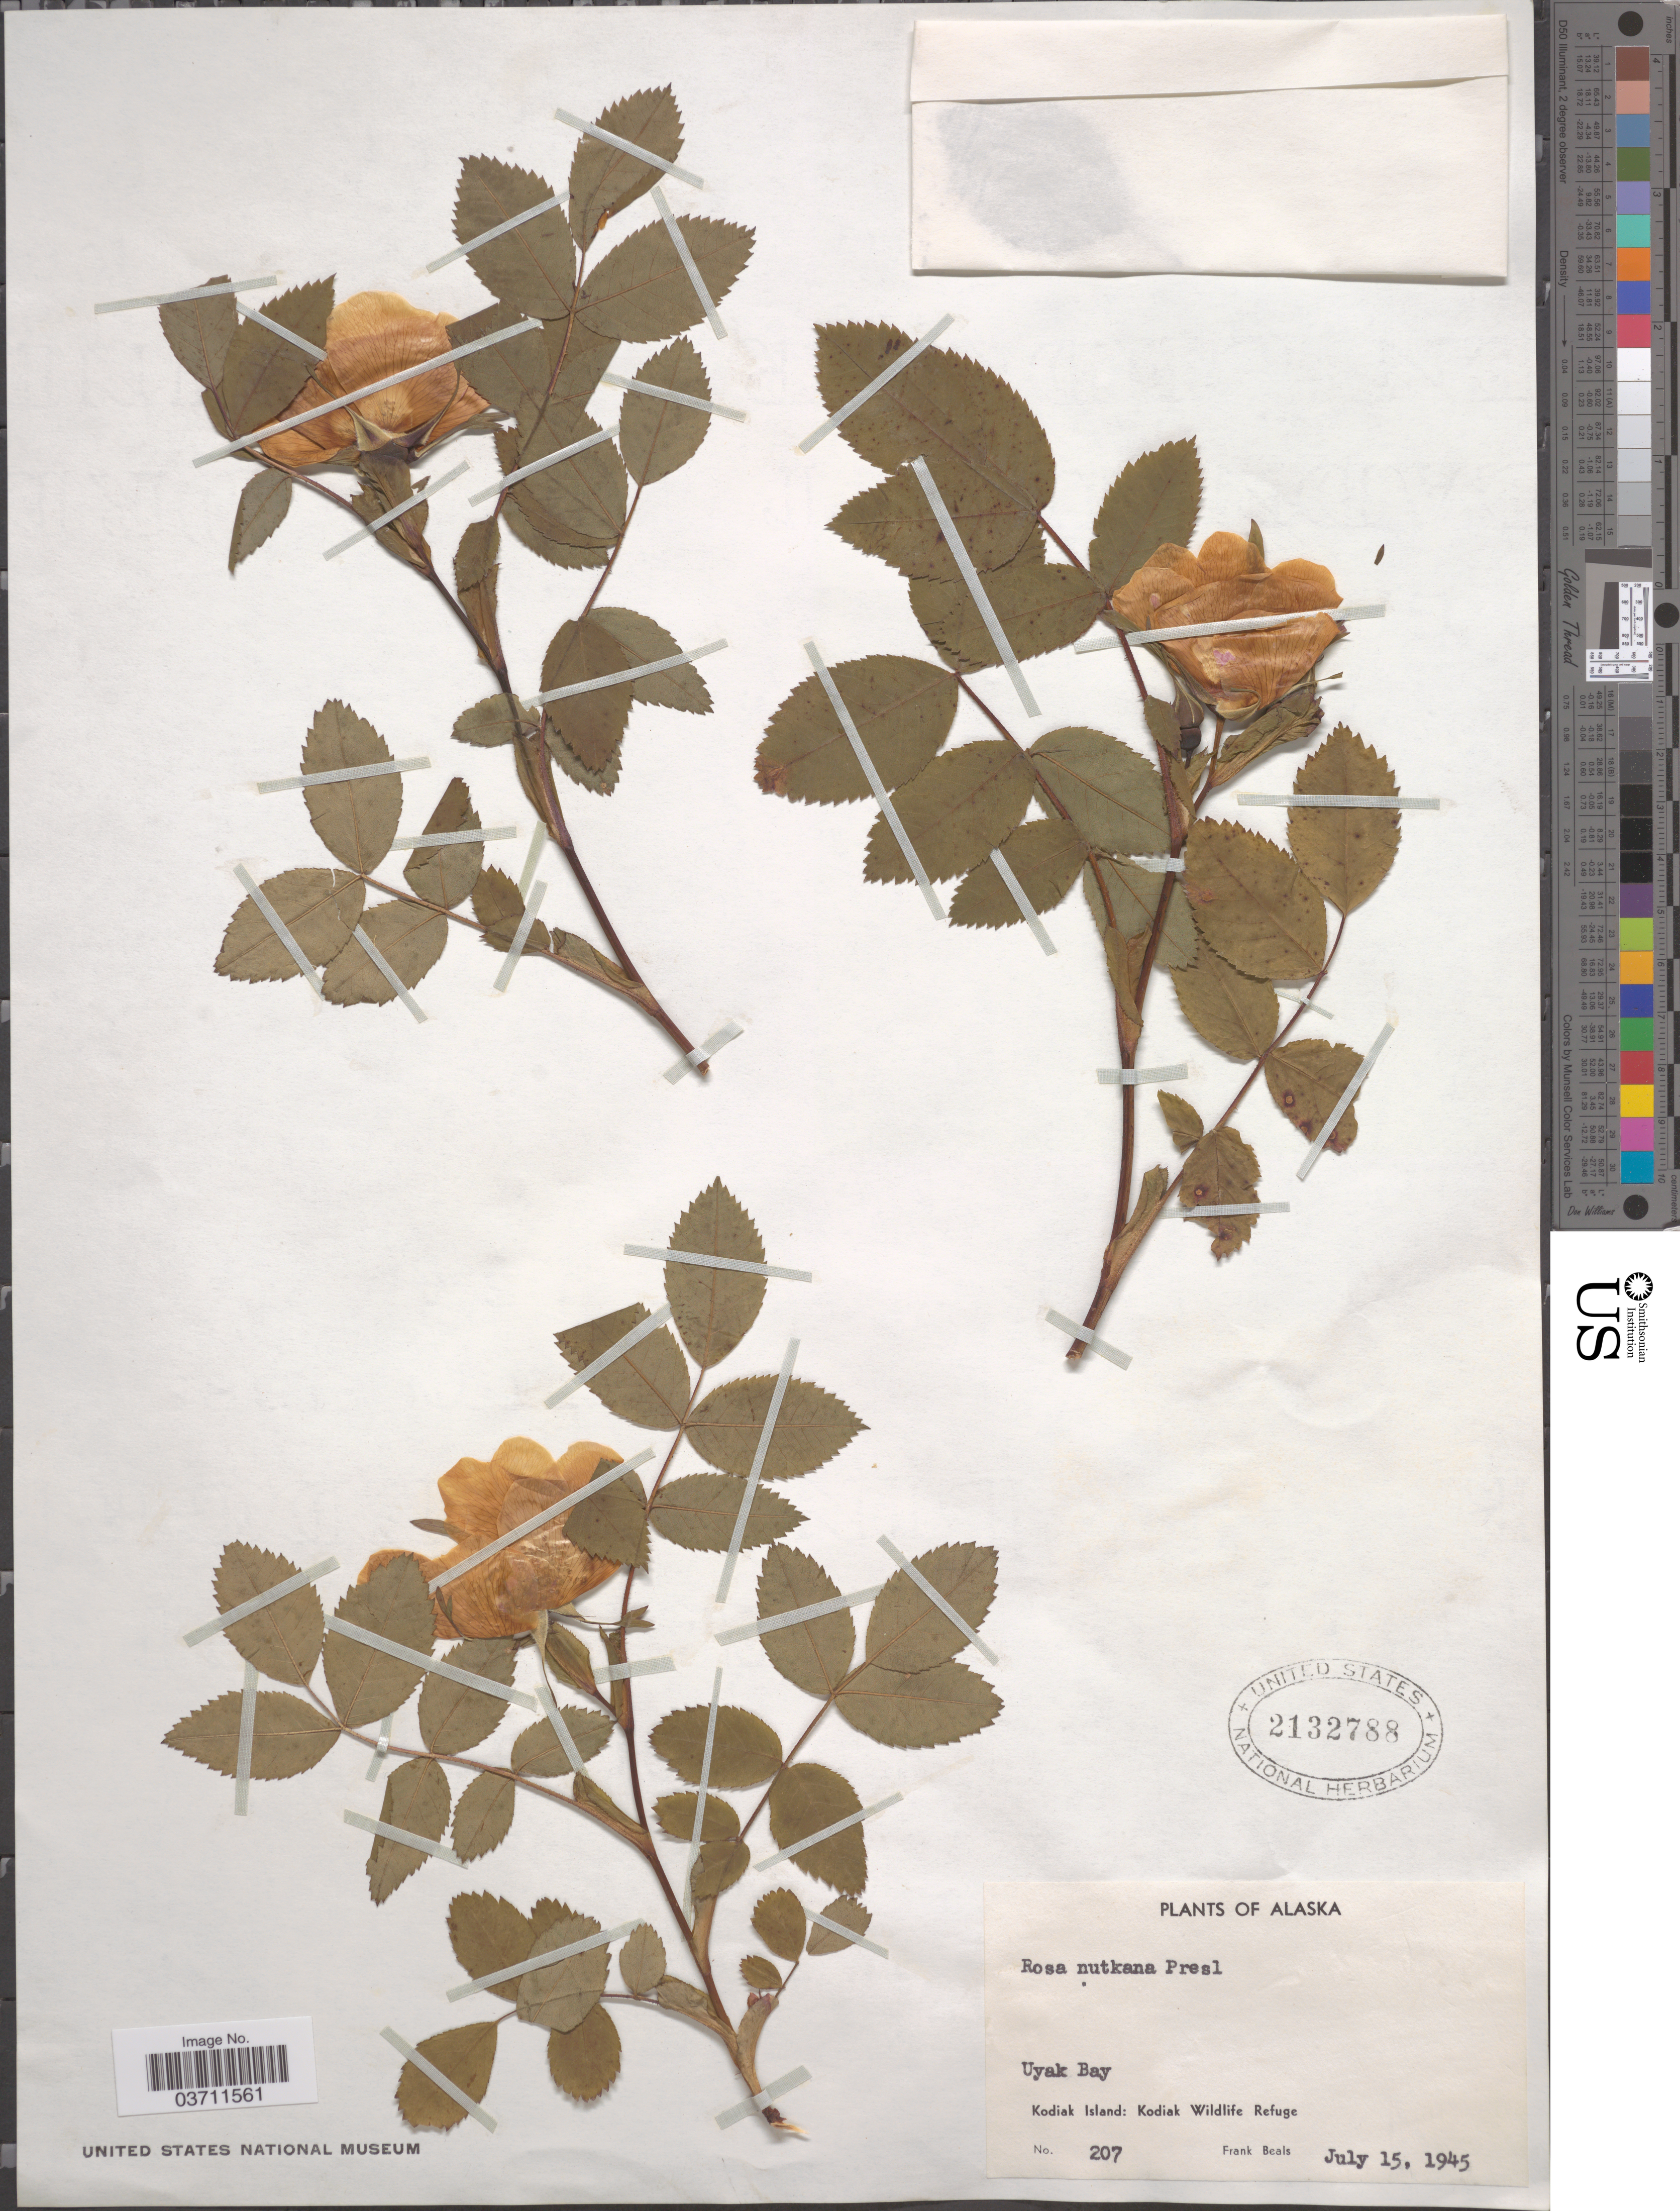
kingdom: Plantae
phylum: Tracheophyta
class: Magnoliopsida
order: Rosales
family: Rosaceae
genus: Rosa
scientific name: Rosa nutkana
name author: C. Presl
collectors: F. Beals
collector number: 207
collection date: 1945-07-15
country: United States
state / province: Alaska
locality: Uyak Bay. Kodiak Island: Kodiak Wildlife Refuge.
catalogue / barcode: US 2132788